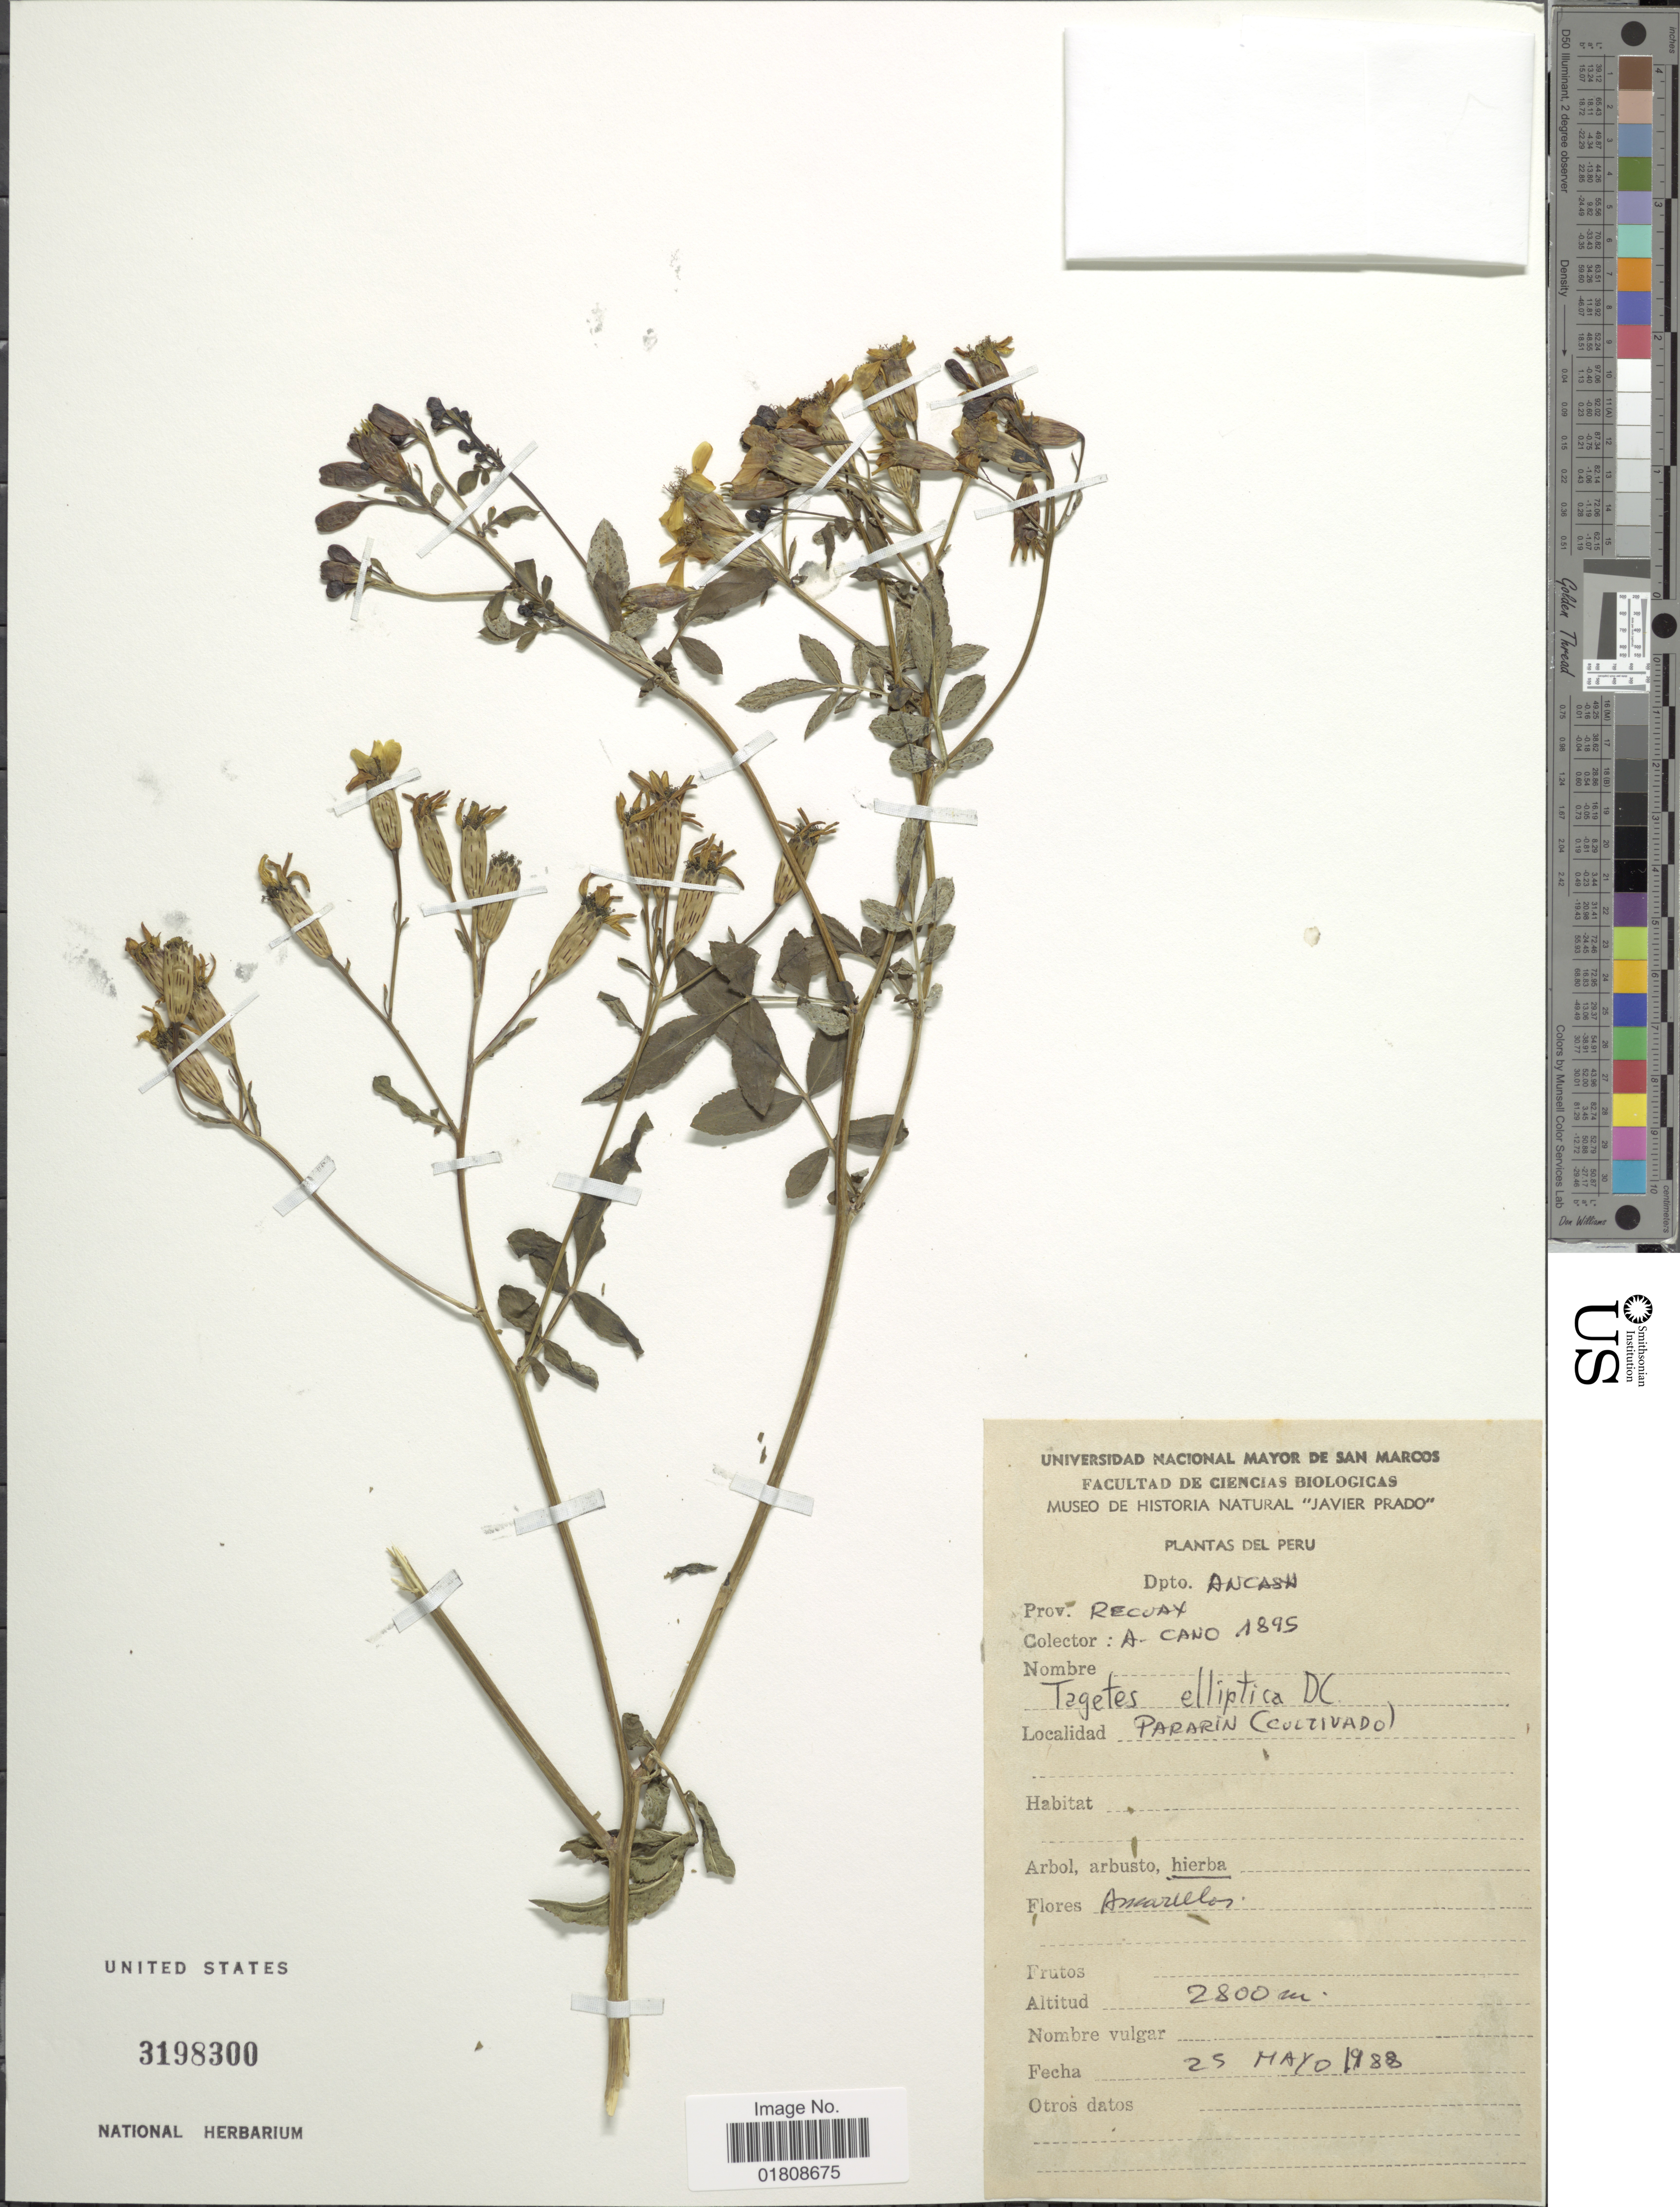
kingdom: Plantae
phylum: Tracheophyta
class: Magnoliopsida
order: Asterales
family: Asteraceae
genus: Tagetes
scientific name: Tagetes elliptica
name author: Sm. in Rees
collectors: A. Cano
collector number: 1895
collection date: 1988-05-25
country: Peru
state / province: Ancash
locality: Pararin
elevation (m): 2800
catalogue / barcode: US 3198300